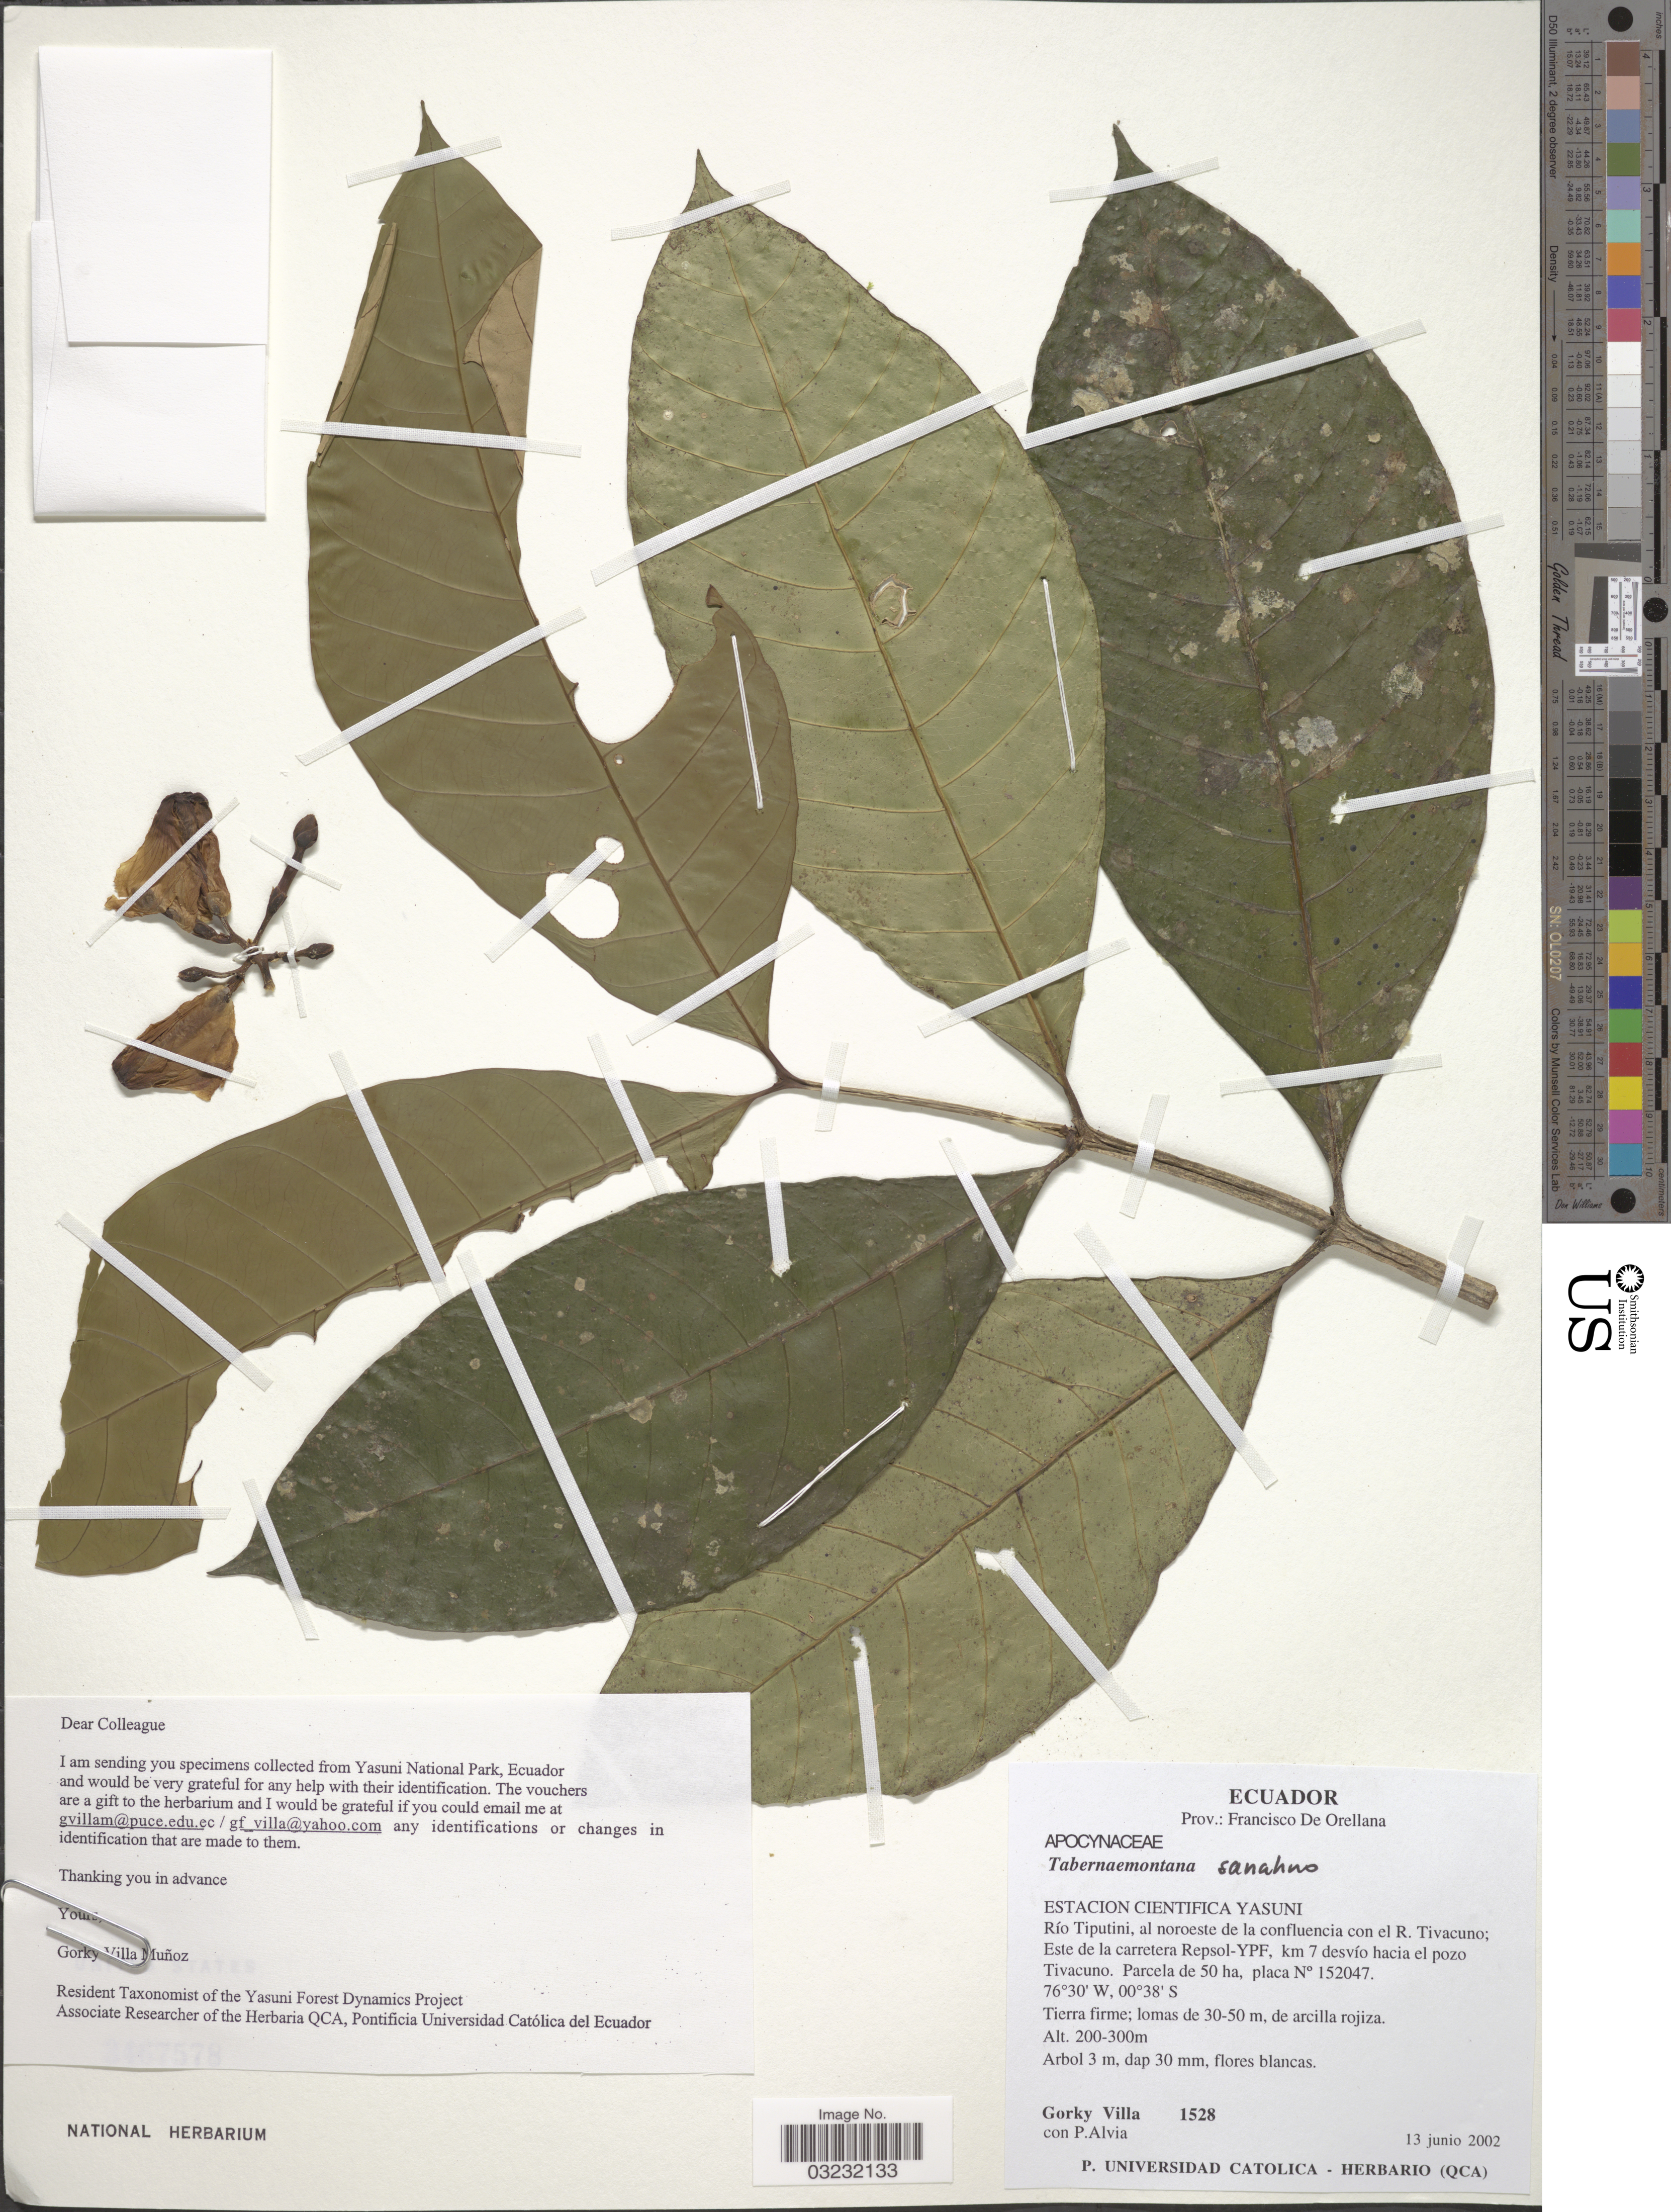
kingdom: Plantae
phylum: Tracheophyta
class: Magnoliopsida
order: Gentianales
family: Apocynaceae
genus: Tabernaemontana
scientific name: Tabernaemontana sananho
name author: Ruiz & Pav.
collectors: G. Villa & P. Alvia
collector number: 1528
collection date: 2002-06-13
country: Ecuador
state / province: Orellana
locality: Prov.: Francisco De Orellana. Estacion Cientifica Yasuni. Río Tiputini, al noroeste de la confluencia con el R. Tivacuno; Este de la carretera Repsol-YPF, km 7 desvío hacia el pozo Tivacuno. Parcela de 50 ha, placa N° 152047.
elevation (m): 200